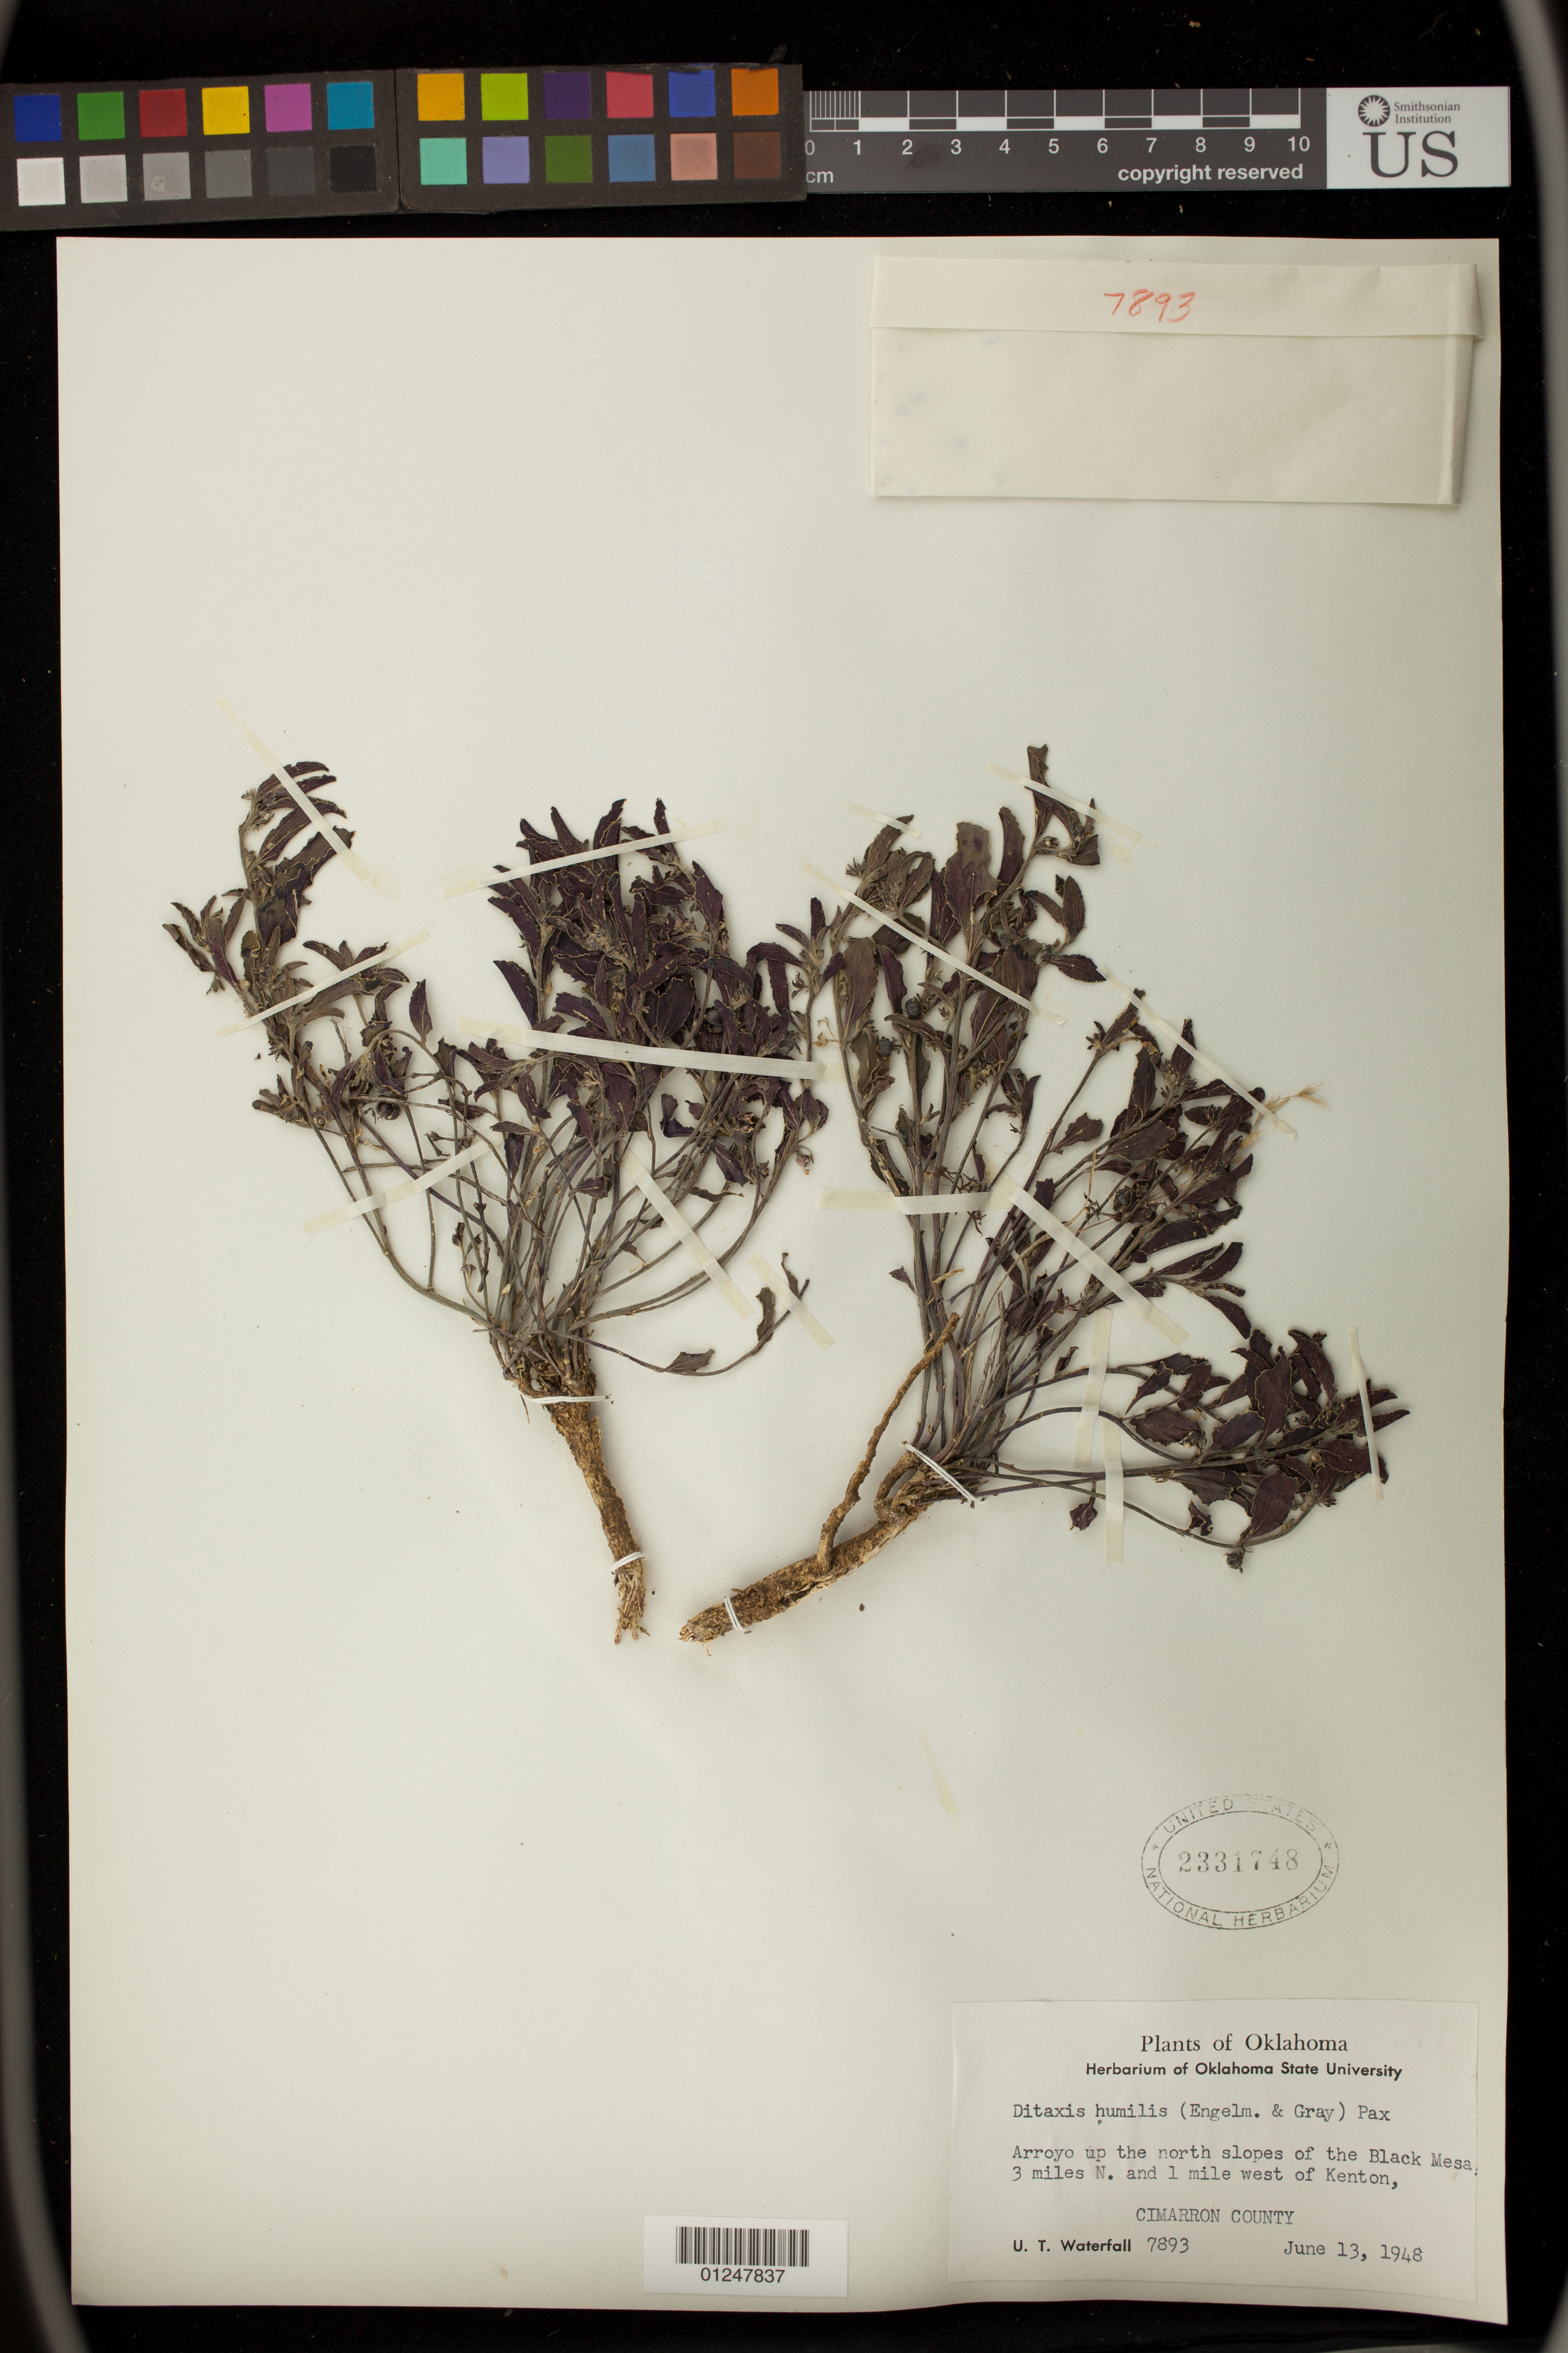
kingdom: Plantae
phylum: Tracheophyta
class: Magnoliopsida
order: Malpighiales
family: Euphorbiaceae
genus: Argythamnia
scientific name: Argythamnia humilis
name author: (Engelm. & A. Gray) Müll. Arg.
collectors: U. T. Waterfall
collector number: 7893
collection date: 1948-06-13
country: United States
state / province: Oklahoma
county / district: Cimarron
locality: Arroyo up the north slopes of the Black Mesa, 3 miles N. and 1 mile west of Kenton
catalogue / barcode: US 2331748